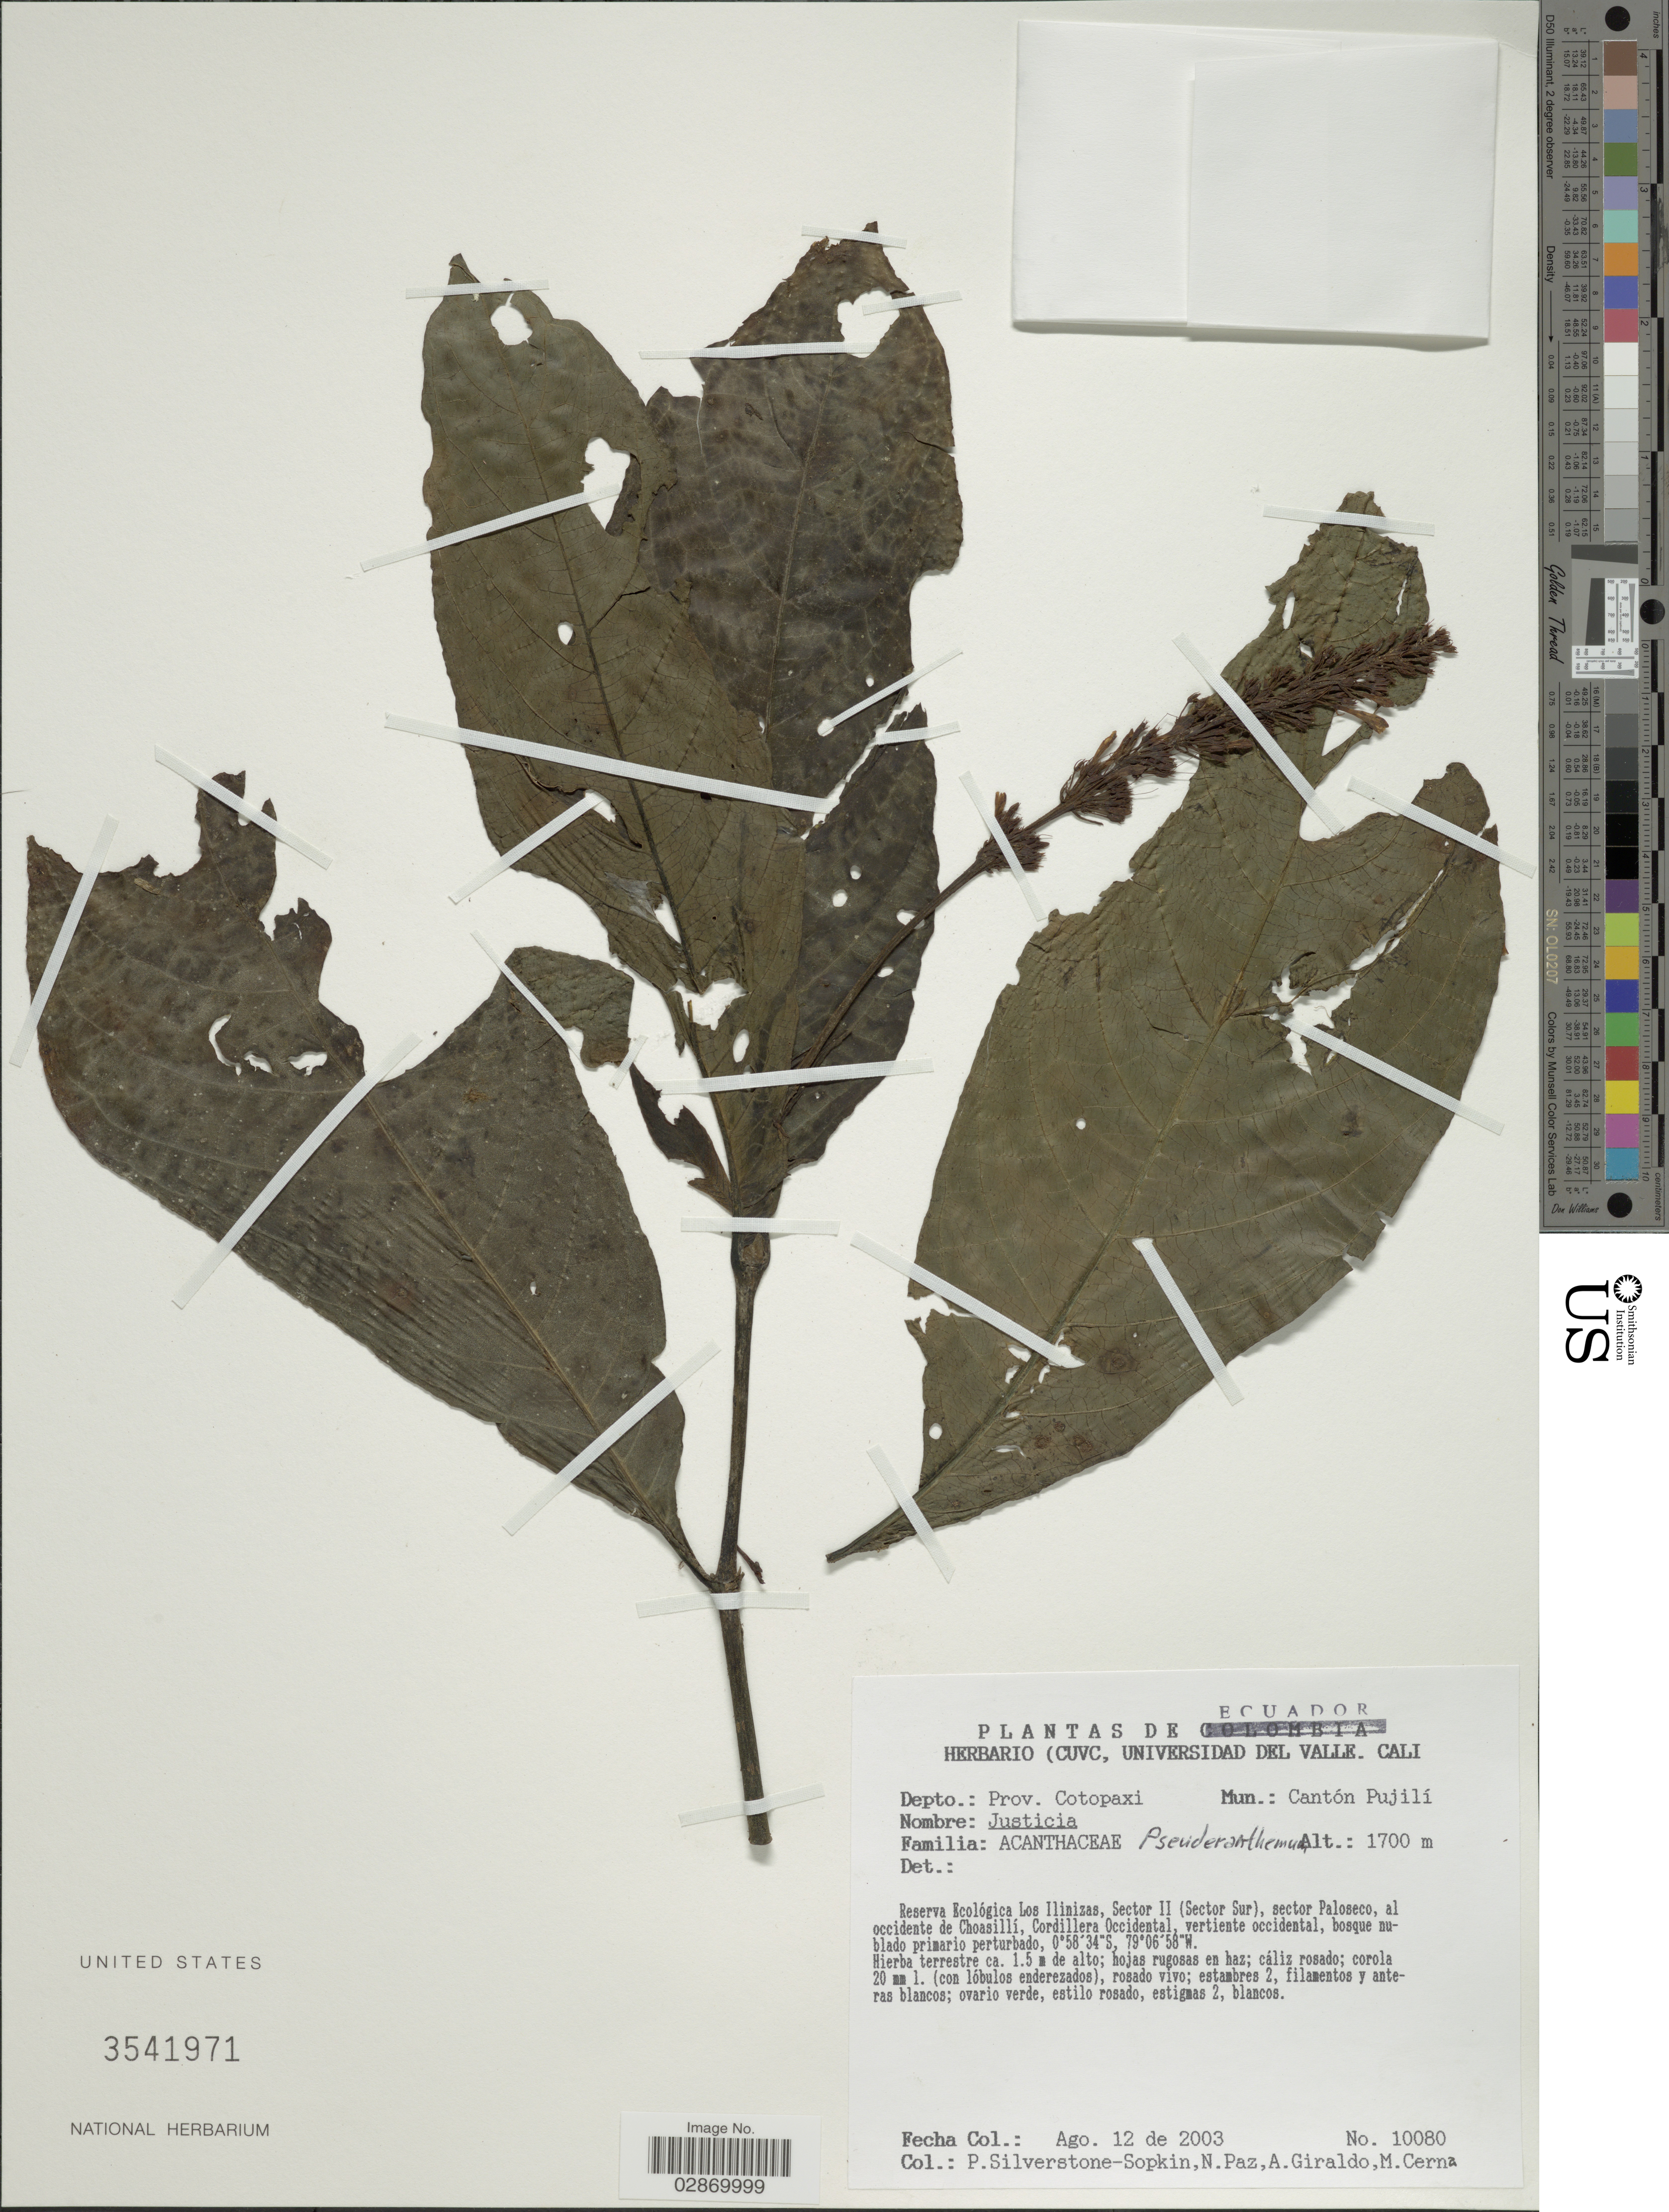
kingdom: Plantae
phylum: Tracheophyta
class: Magnoliopsida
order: Lamiales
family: Acanthaceae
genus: Pseuderanthemum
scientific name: Pseuderanthemum hookerianum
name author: (Nees) V.M. Baum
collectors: P. A. Silverstone-Sopkin, N. Paz, A. Giraldo & M. Cerna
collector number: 10080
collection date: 2003-08-12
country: Ecuador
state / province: Cotopaxi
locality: Depto. Prov. Cotopaxi, Mun. Cantón Pujilí, Reserva Ecológica Los Illinizas, Sector II (Sector Sur), sector Paloseco, al occidente de Choasillí, Cordillera Occidental, vertiente occidental.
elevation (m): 1700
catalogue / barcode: US 3541971